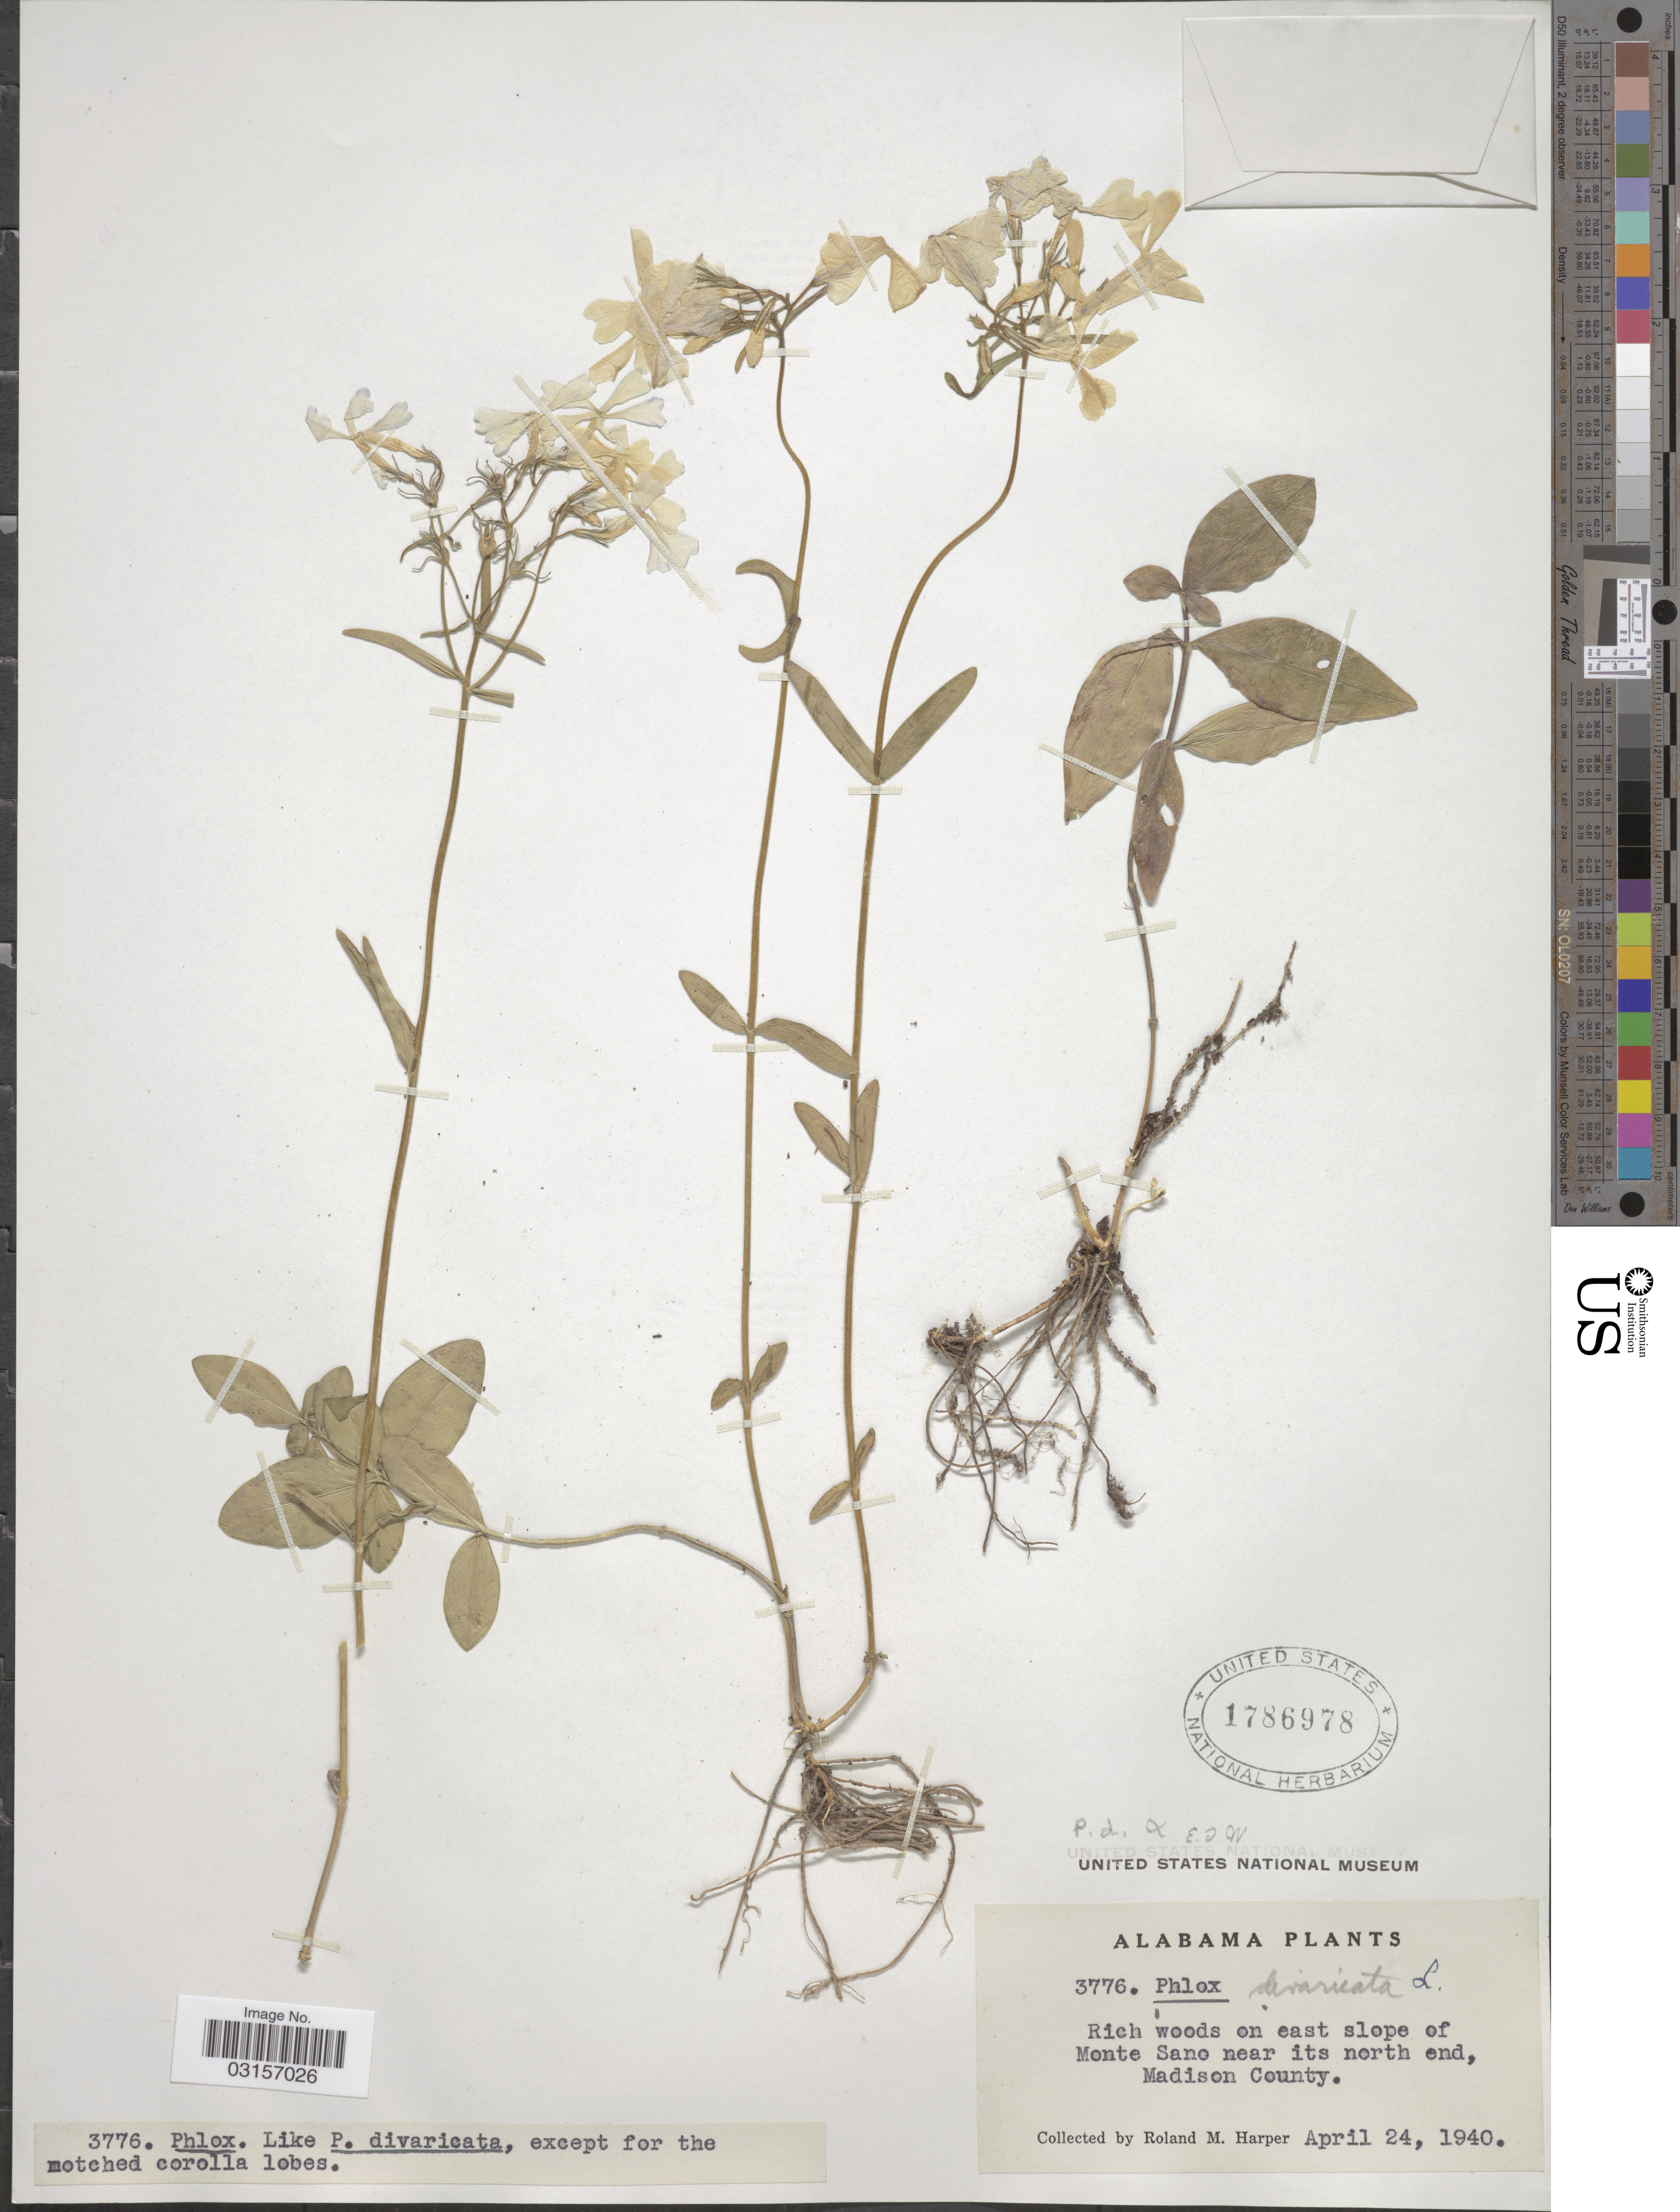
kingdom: Plantae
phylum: Tracheophyta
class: Magnoliopsida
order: Ericales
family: Polemoniaceae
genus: Phlox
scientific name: Phlox divaricata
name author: L.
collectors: R. M. Harper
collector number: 3776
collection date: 1940-04-24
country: United States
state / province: Alabama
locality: Rich woods on east slope of Monte Sano near its north end, Madison County.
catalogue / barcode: US 1786978